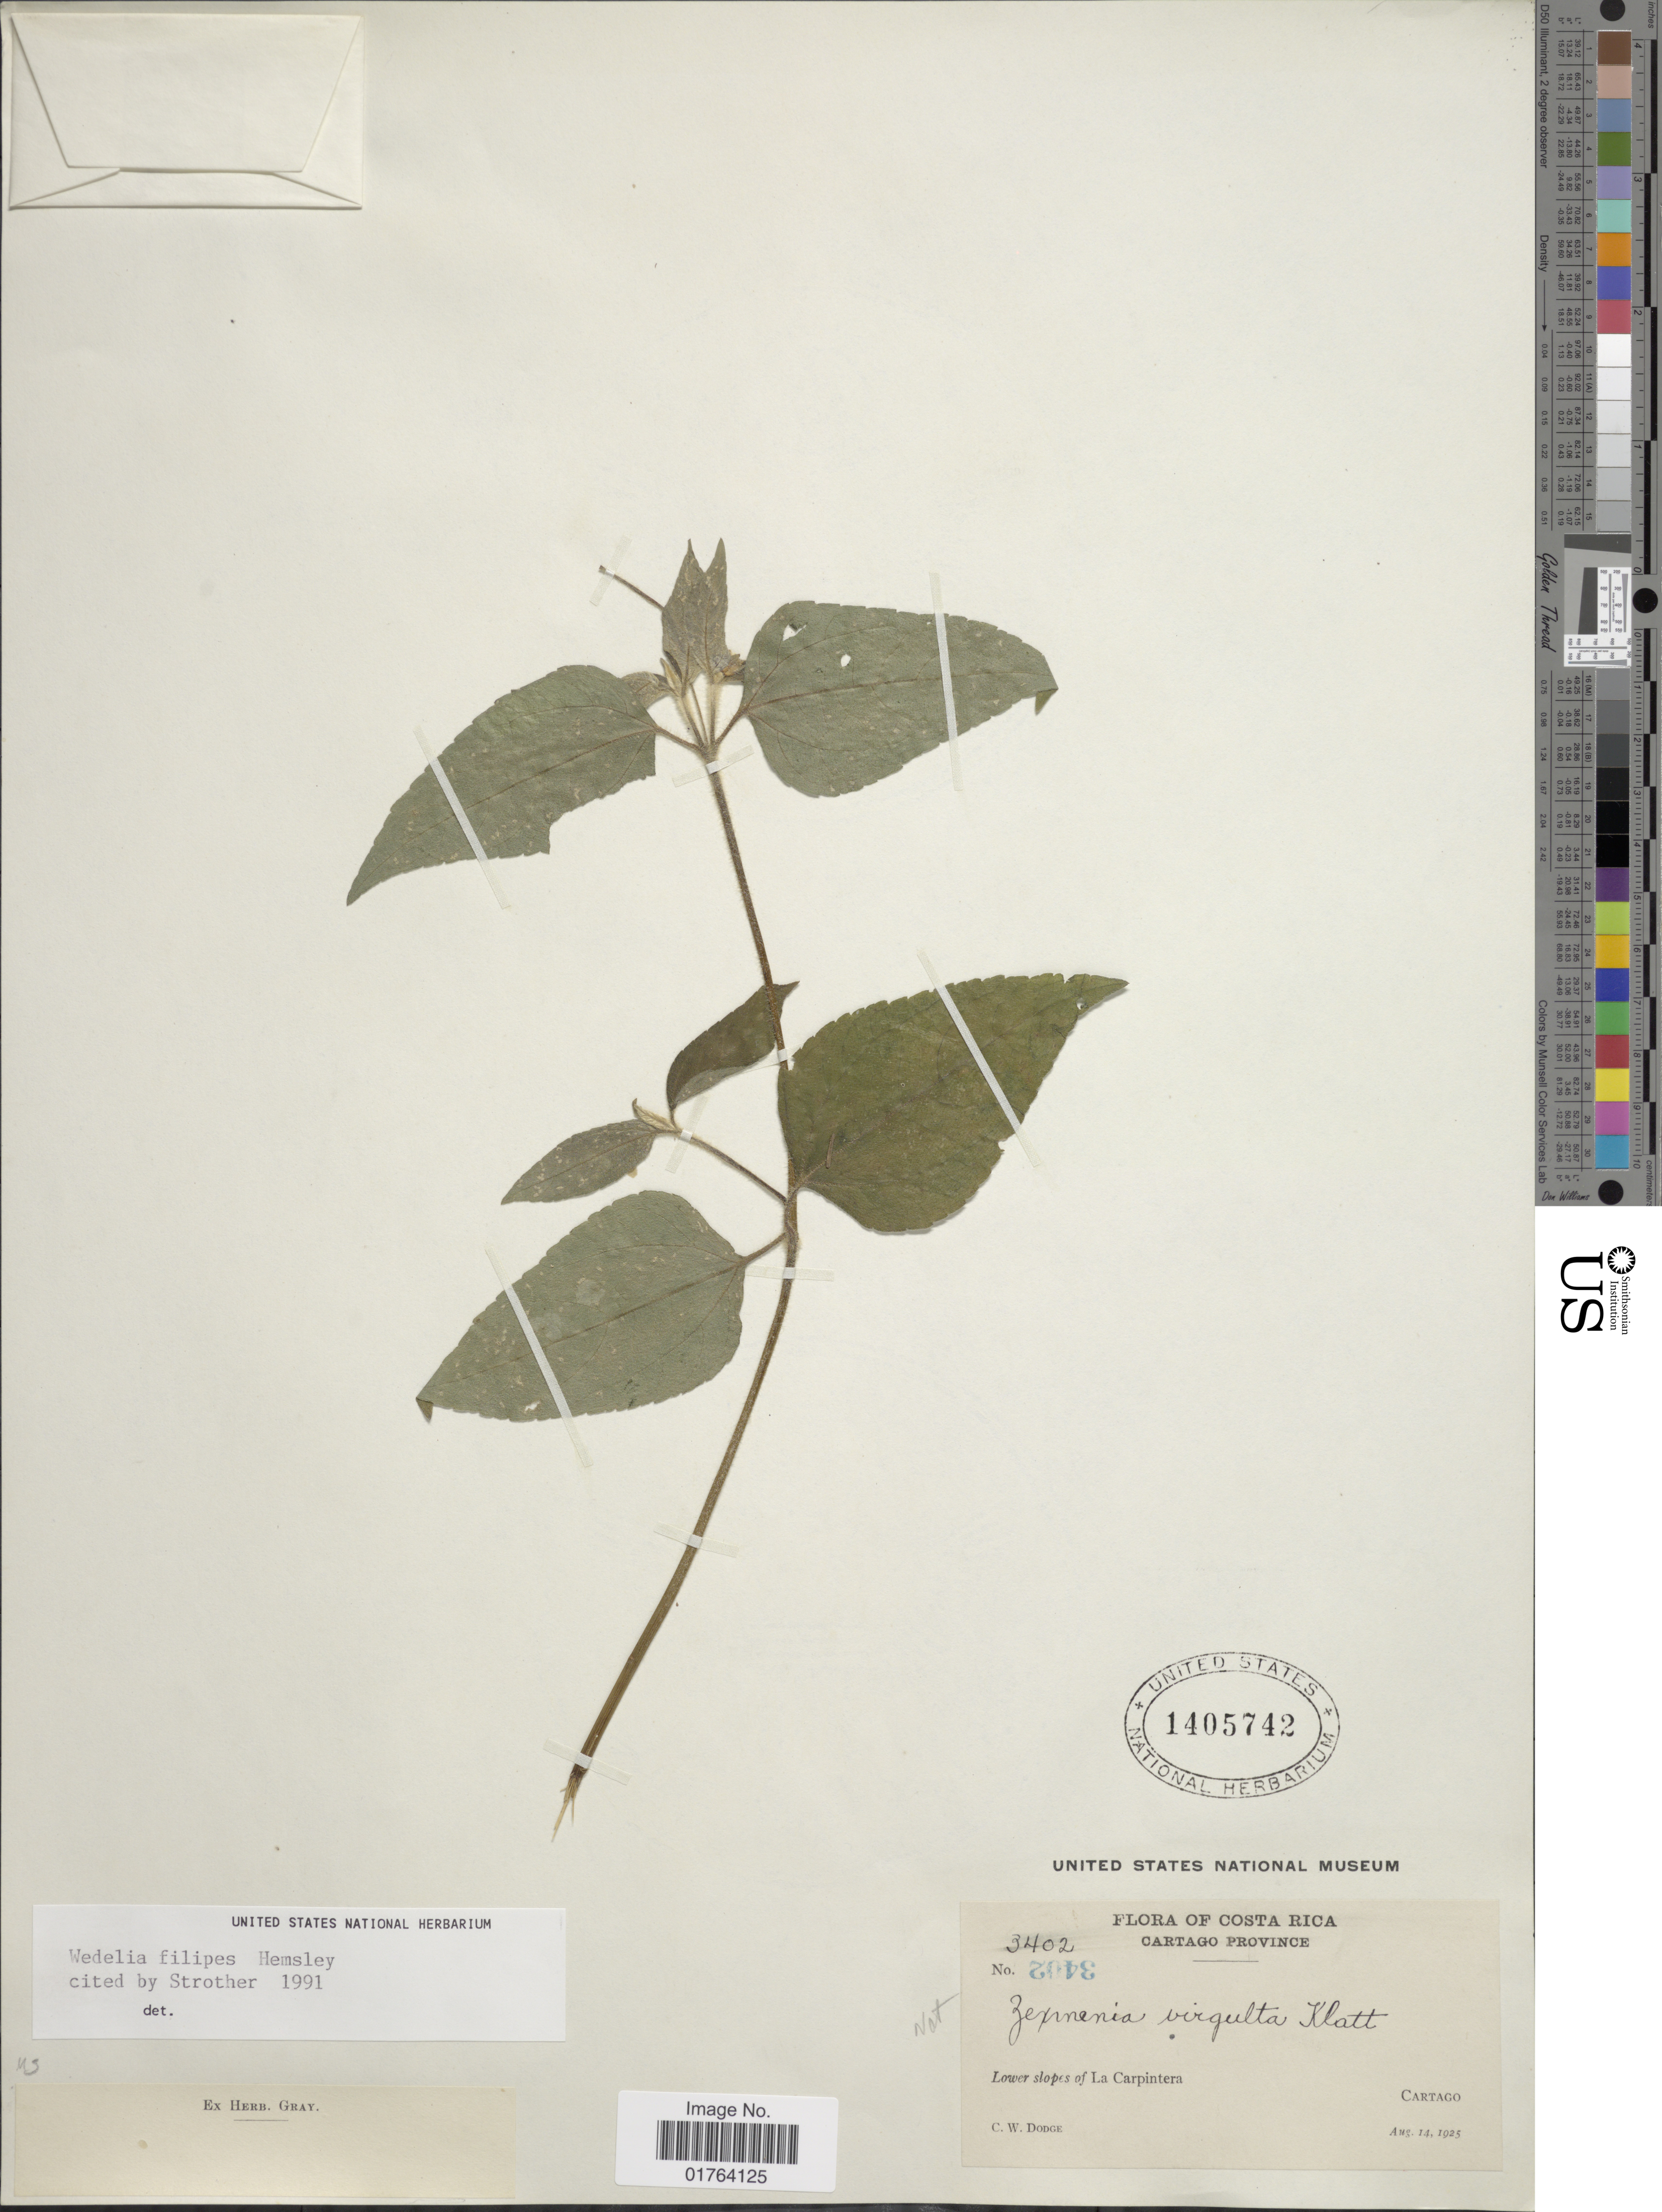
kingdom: Plantae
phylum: Tracheophyta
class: Magnoliopsida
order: Asterales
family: Asteraceae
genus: Wedelia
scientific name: Wedelia filipes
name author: Hemsl.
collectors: C. Dodge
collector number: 3402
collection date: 1925-08-14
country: Costa Rica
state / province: Cartago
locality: Lower slopes of La Carpintera. Cartago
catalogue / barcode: US 1405742